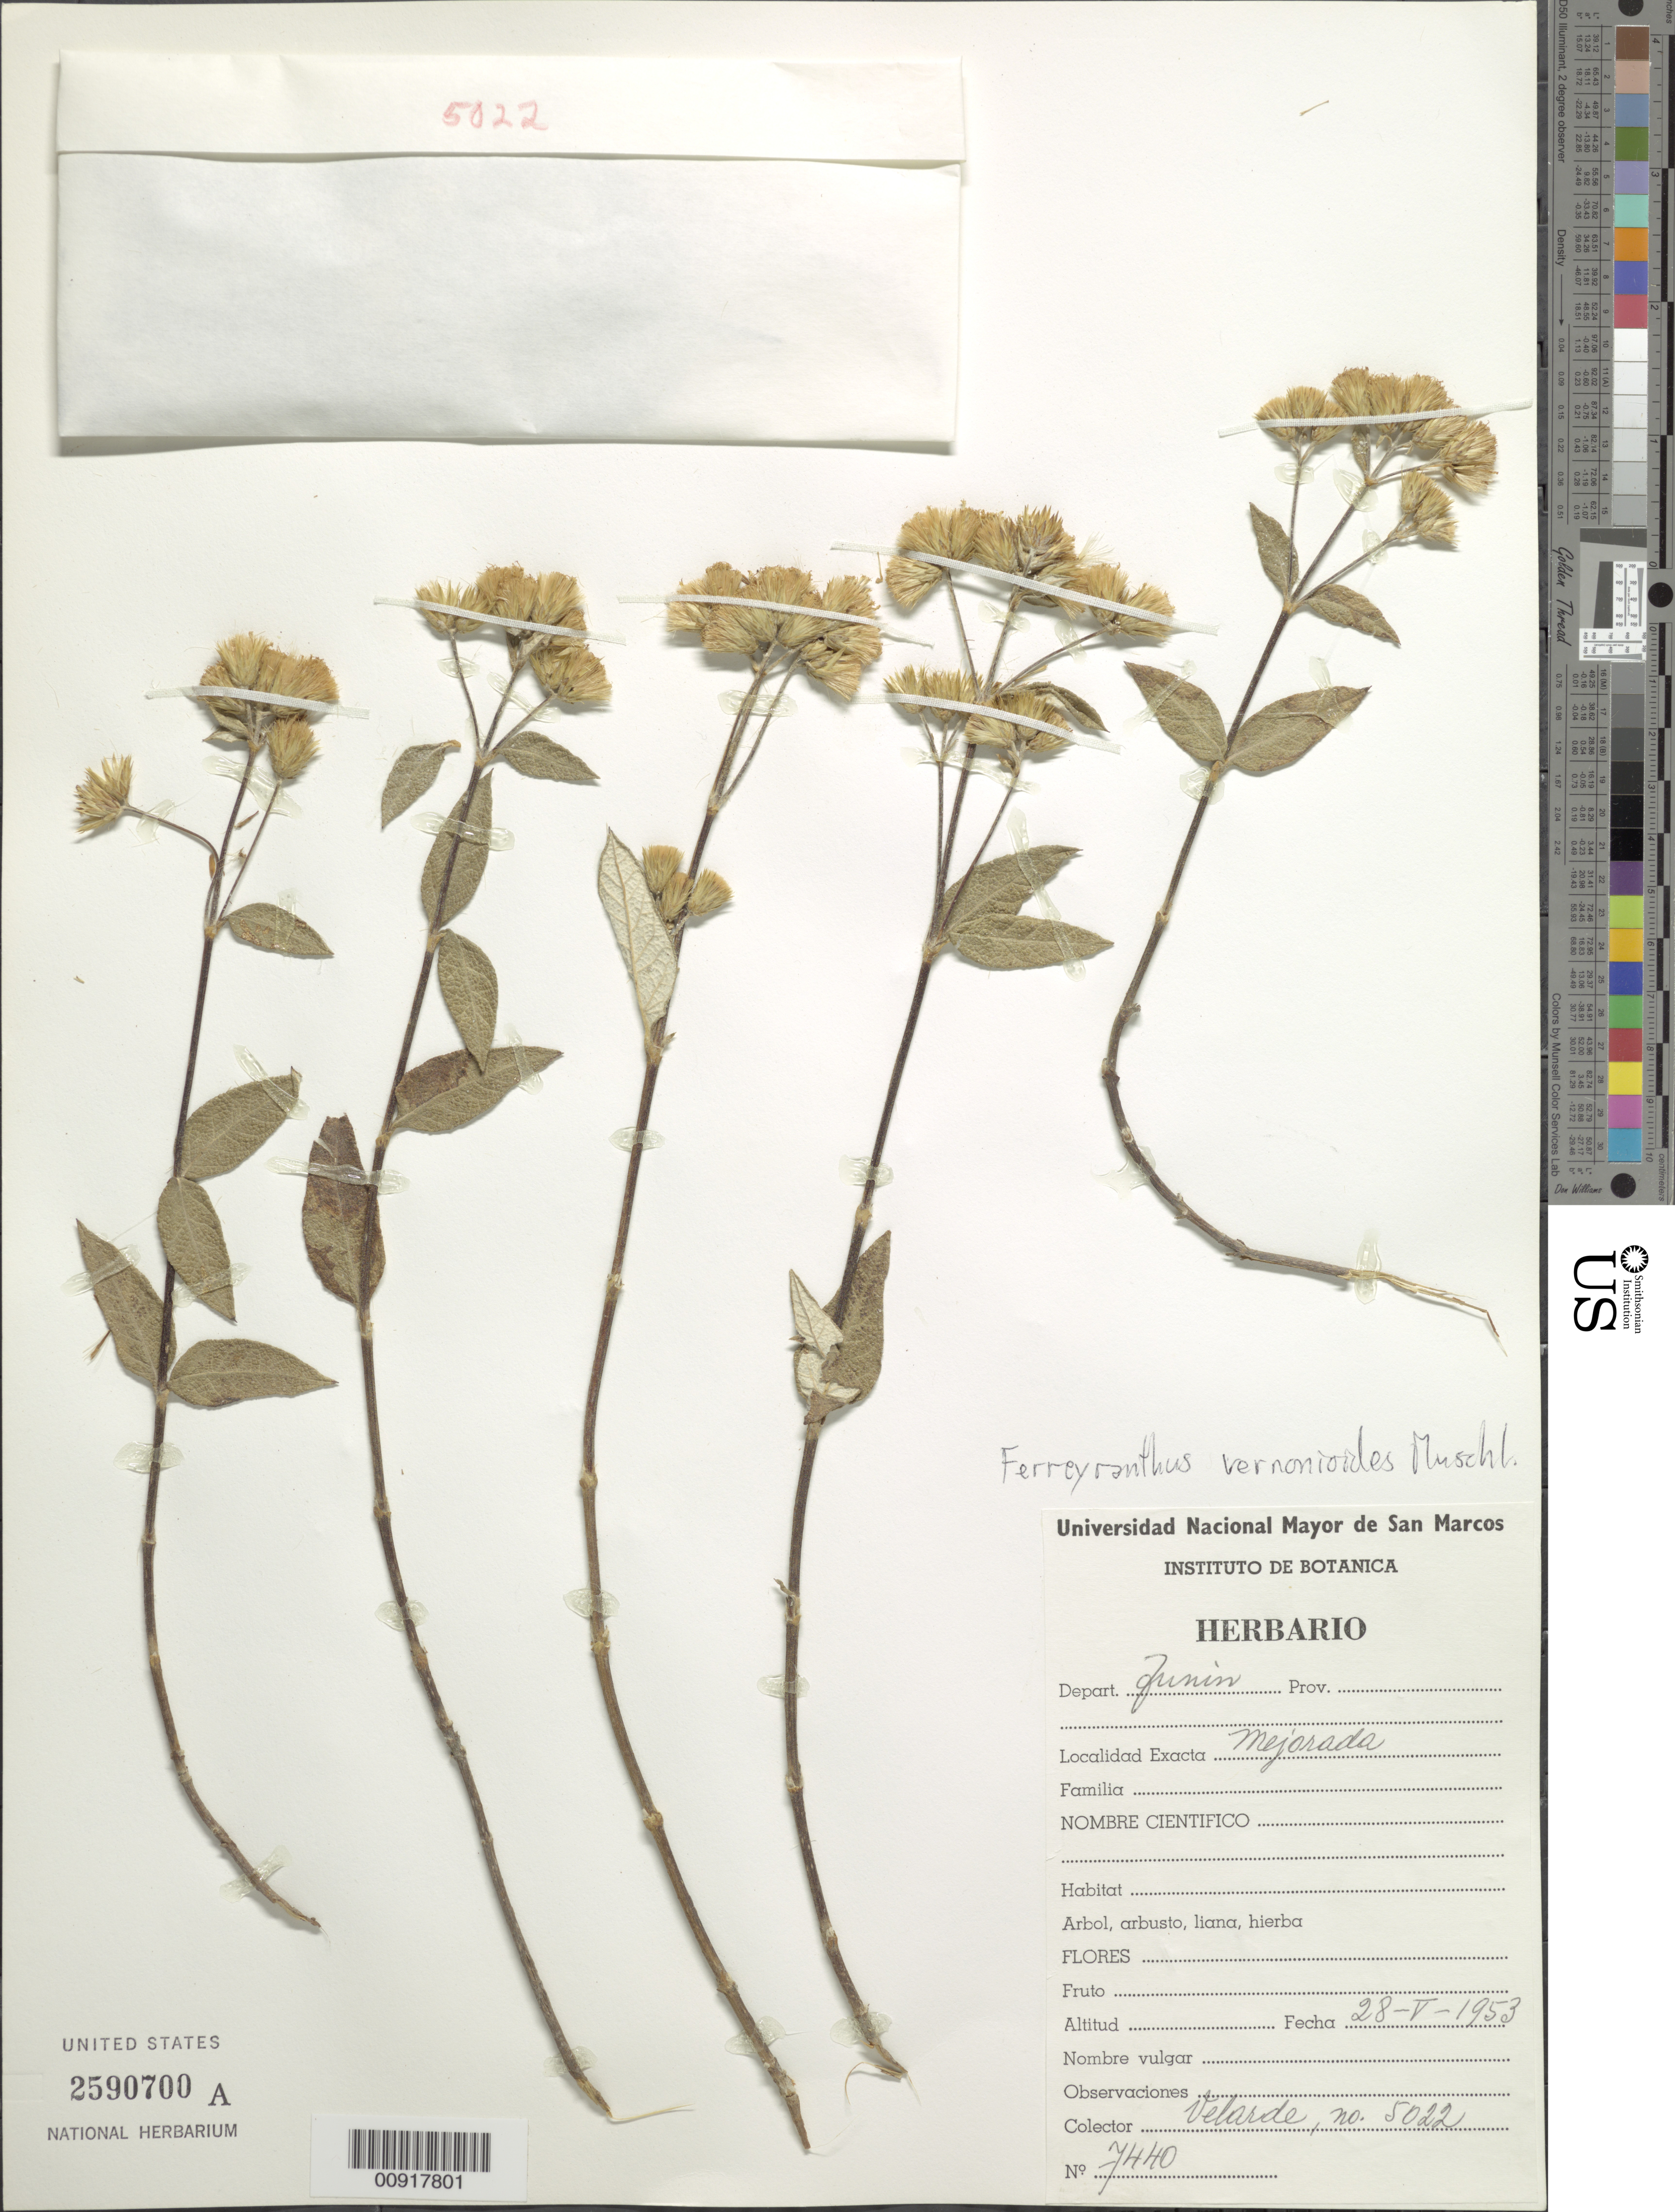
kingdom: Plantae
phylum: Tracheophyta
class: Magnoliopsida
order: Asterales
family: Asteraceae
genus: Ferreyranthus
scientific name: Ferreyranthus vernonioides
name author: (Muschl.) H. Rob. & Brettell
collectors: O. Velarde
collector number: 5022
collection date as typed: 28 May 1953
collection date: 1953-05-28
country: Peru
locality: Dpto. Junín, Mejarada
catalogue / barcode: US 2590700A